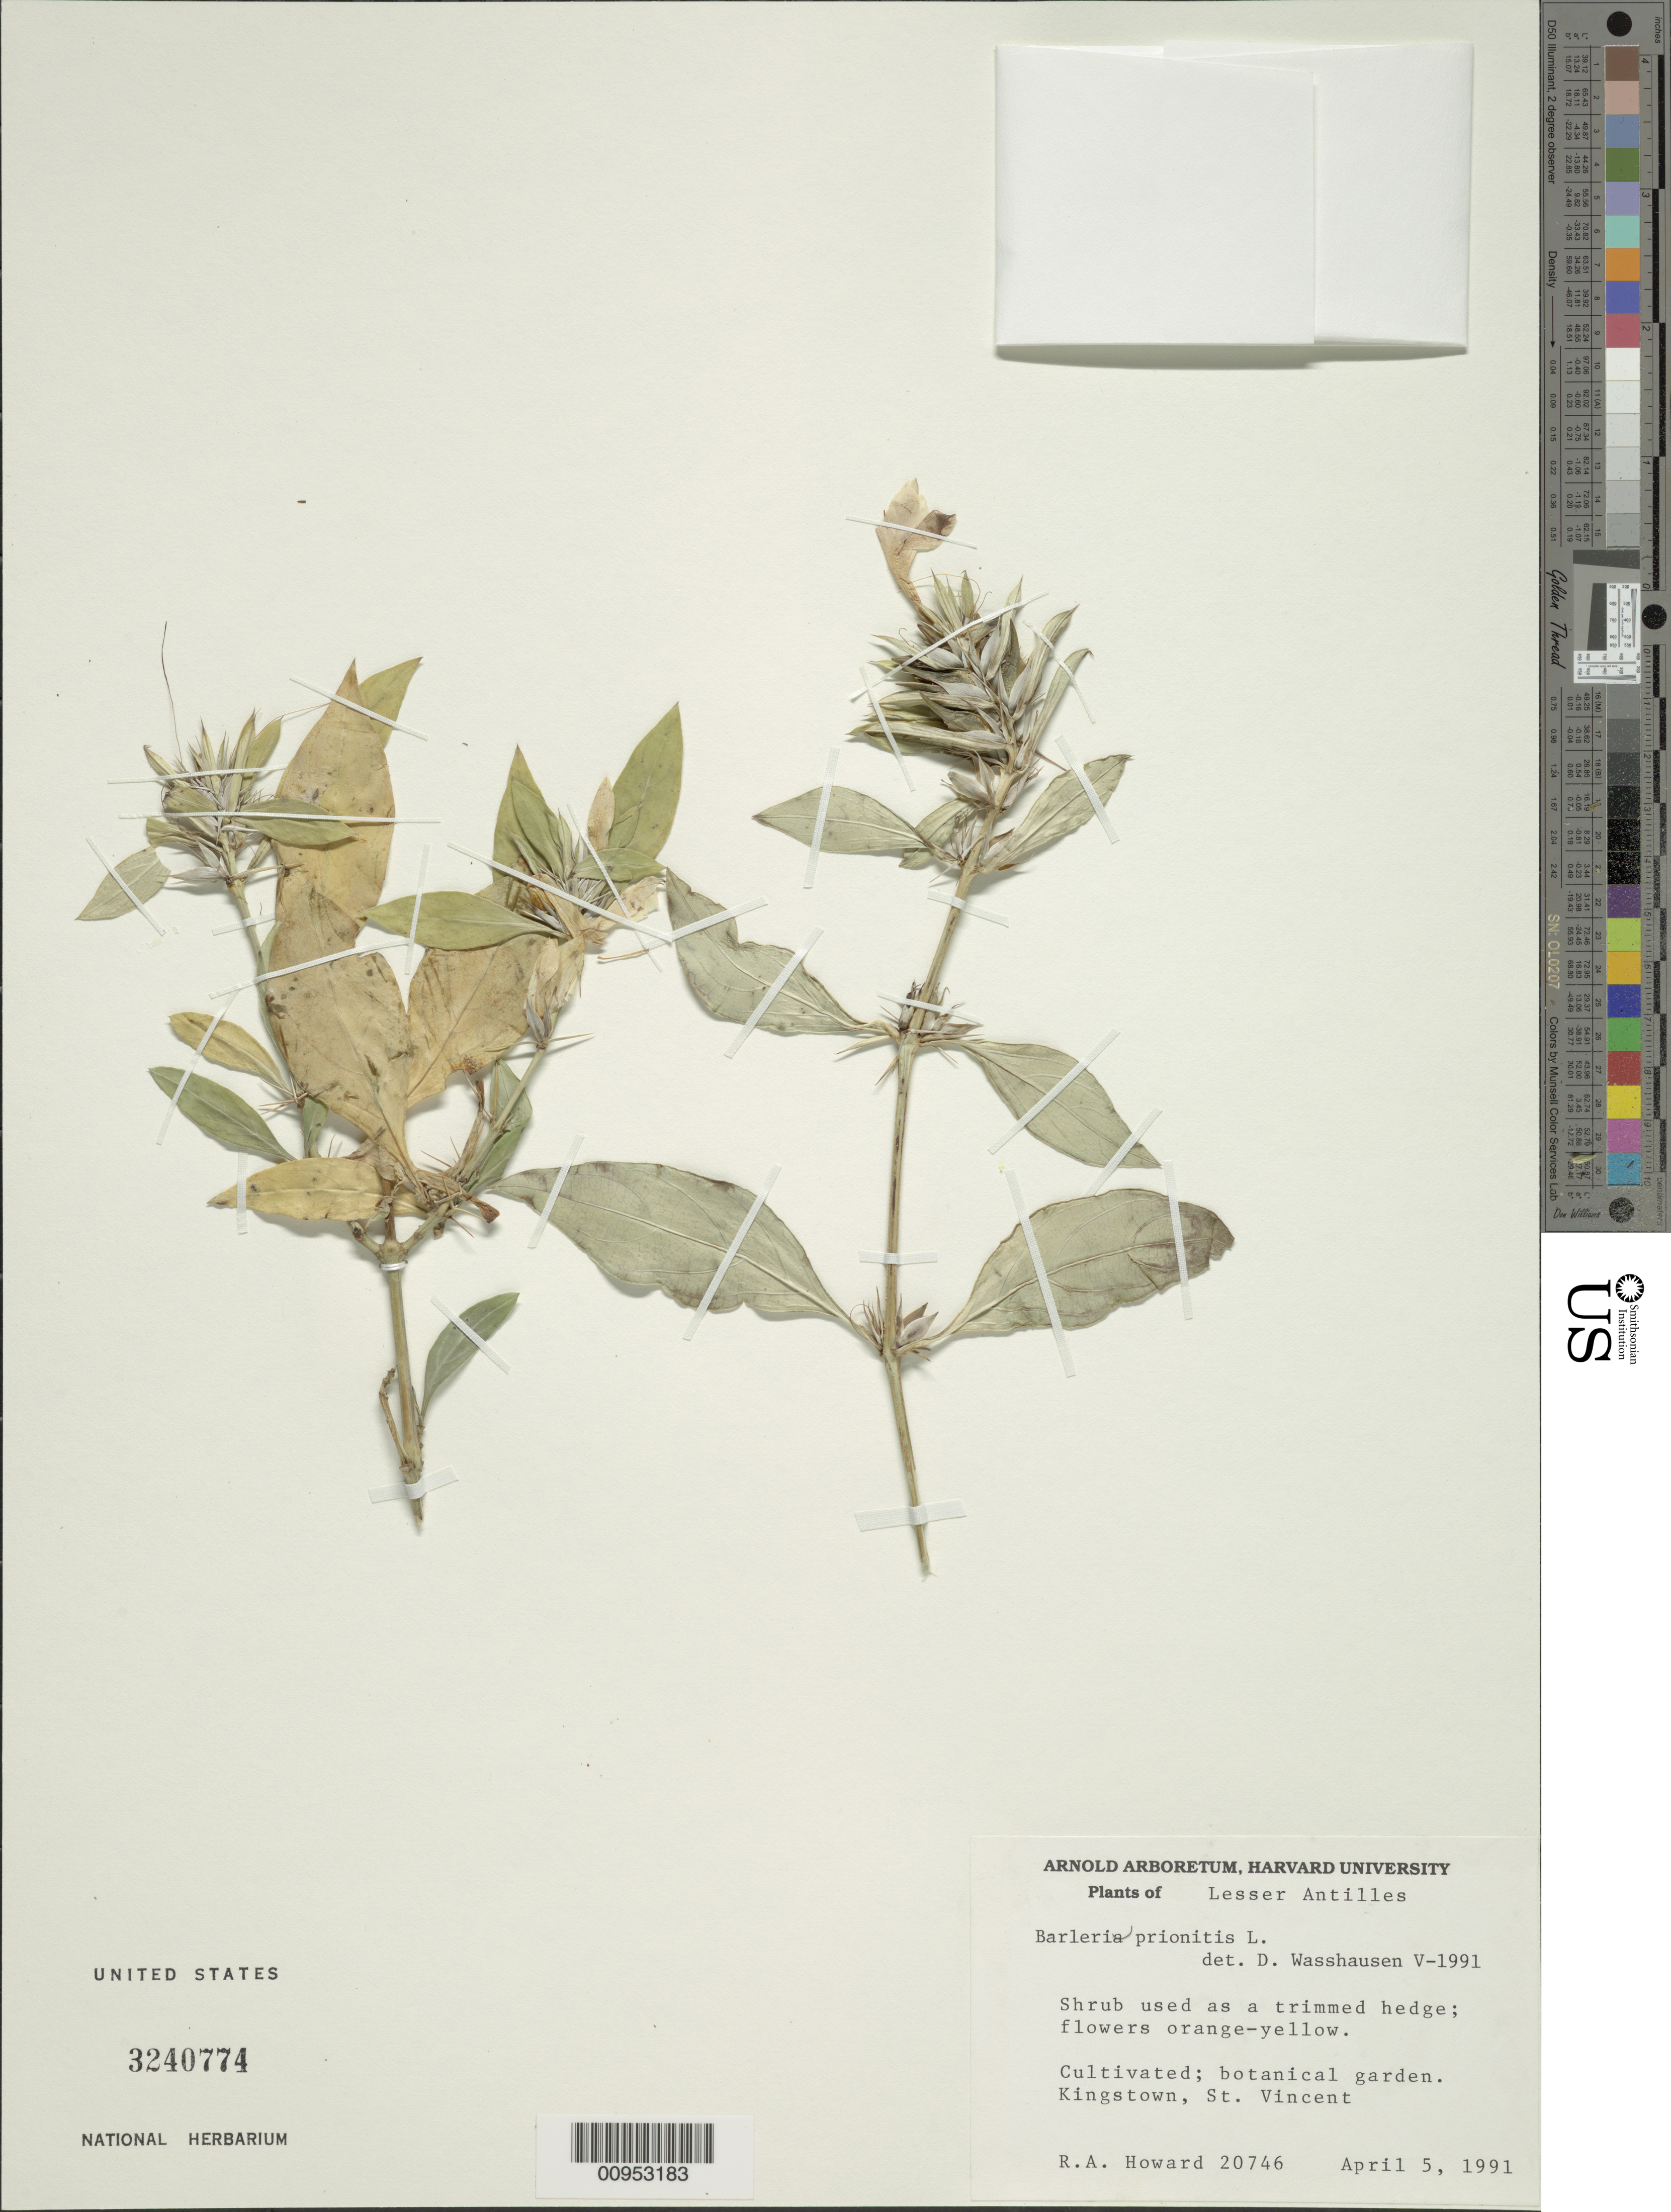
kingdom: Plantae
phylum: Tracheophyta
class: Magnoliopsida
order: Lamiales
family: Acanthaceae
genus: Barleria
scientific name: Barleria prionitis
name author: L.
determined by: Wasshausen, Dieter C., (BOT), Smithsonian Institution - National Museum of Natural History (UNITED STATES)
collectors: R. A. Howard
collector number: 20746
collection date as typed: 05 Apr 1991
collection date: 1991-04-05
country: St. Vincent - Grenadines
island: St. Vincent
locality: Kingstown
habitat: Botanical garden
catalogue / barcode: US 3240774